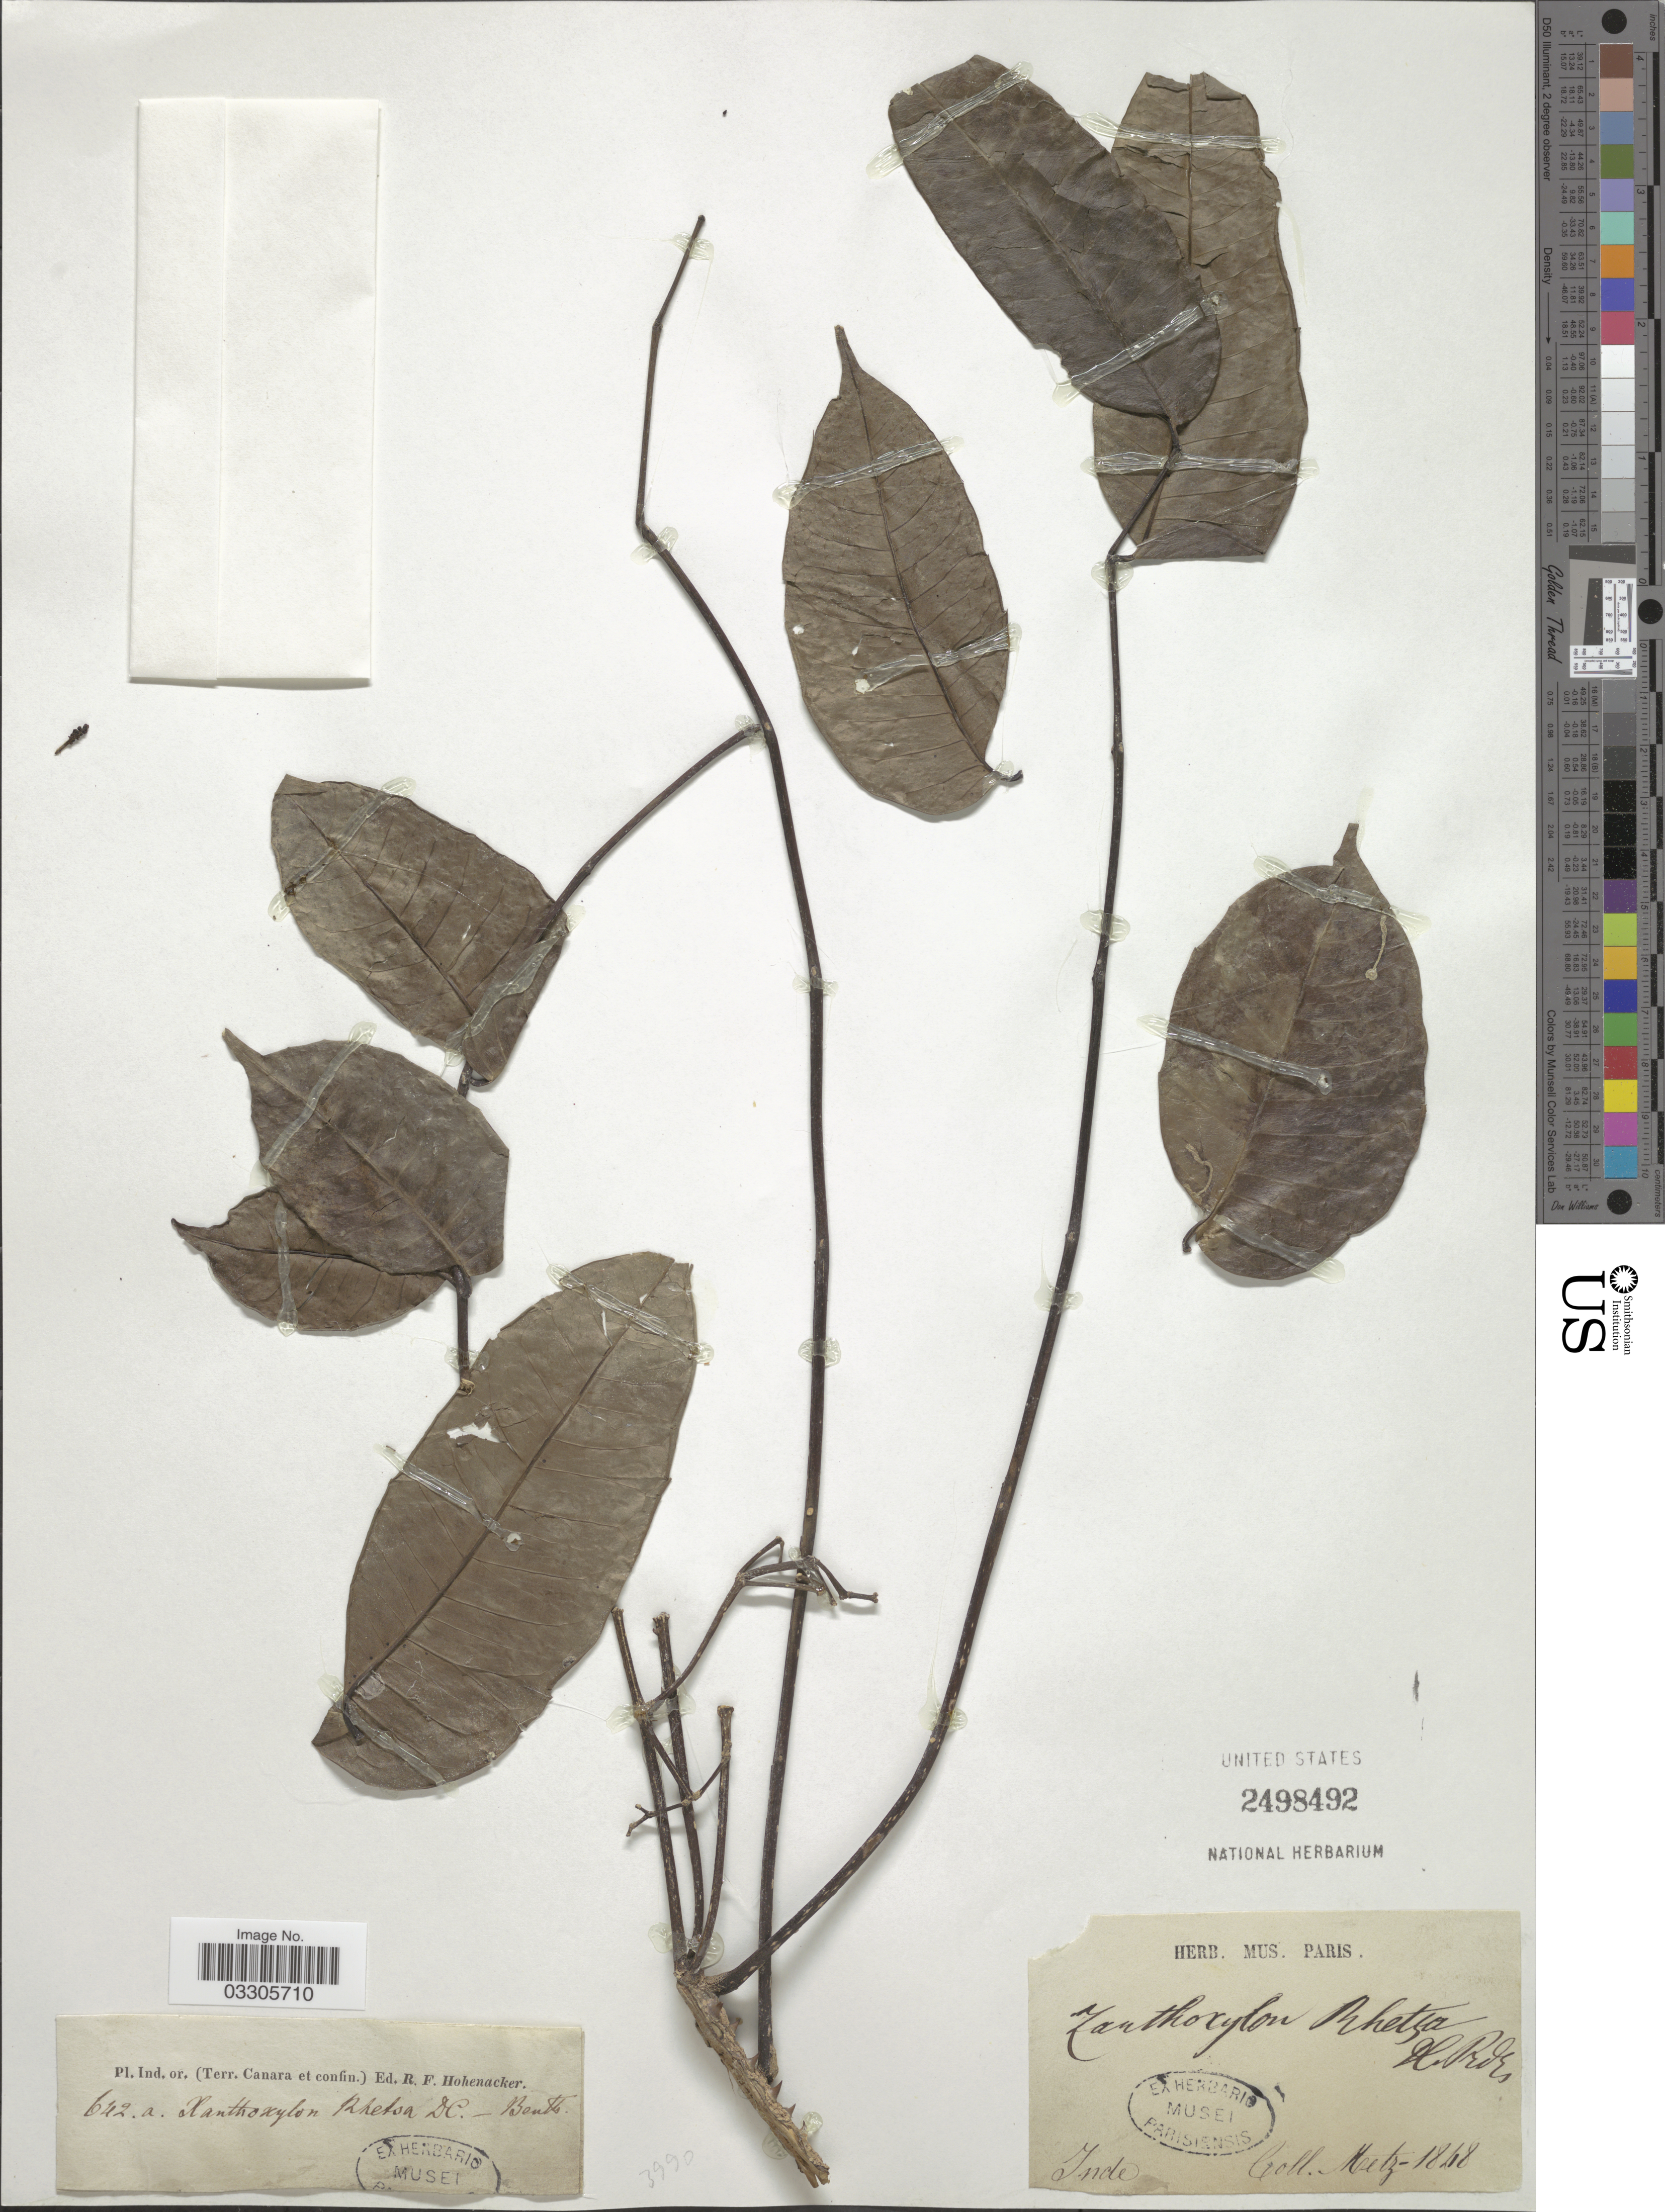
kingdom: Plantae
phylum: Tracheophyta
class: Magnoliopsida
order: Sapindales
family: Rutaceae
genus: Zanthoxylum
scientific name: Zanthoxylum limonella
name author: (Dennst.) Alston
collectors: R. F. Hohenacker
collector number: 642a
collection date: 1848-03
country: India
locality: Ind. or (Terr. Canara et confin), Inde.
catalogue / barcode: US 2498492